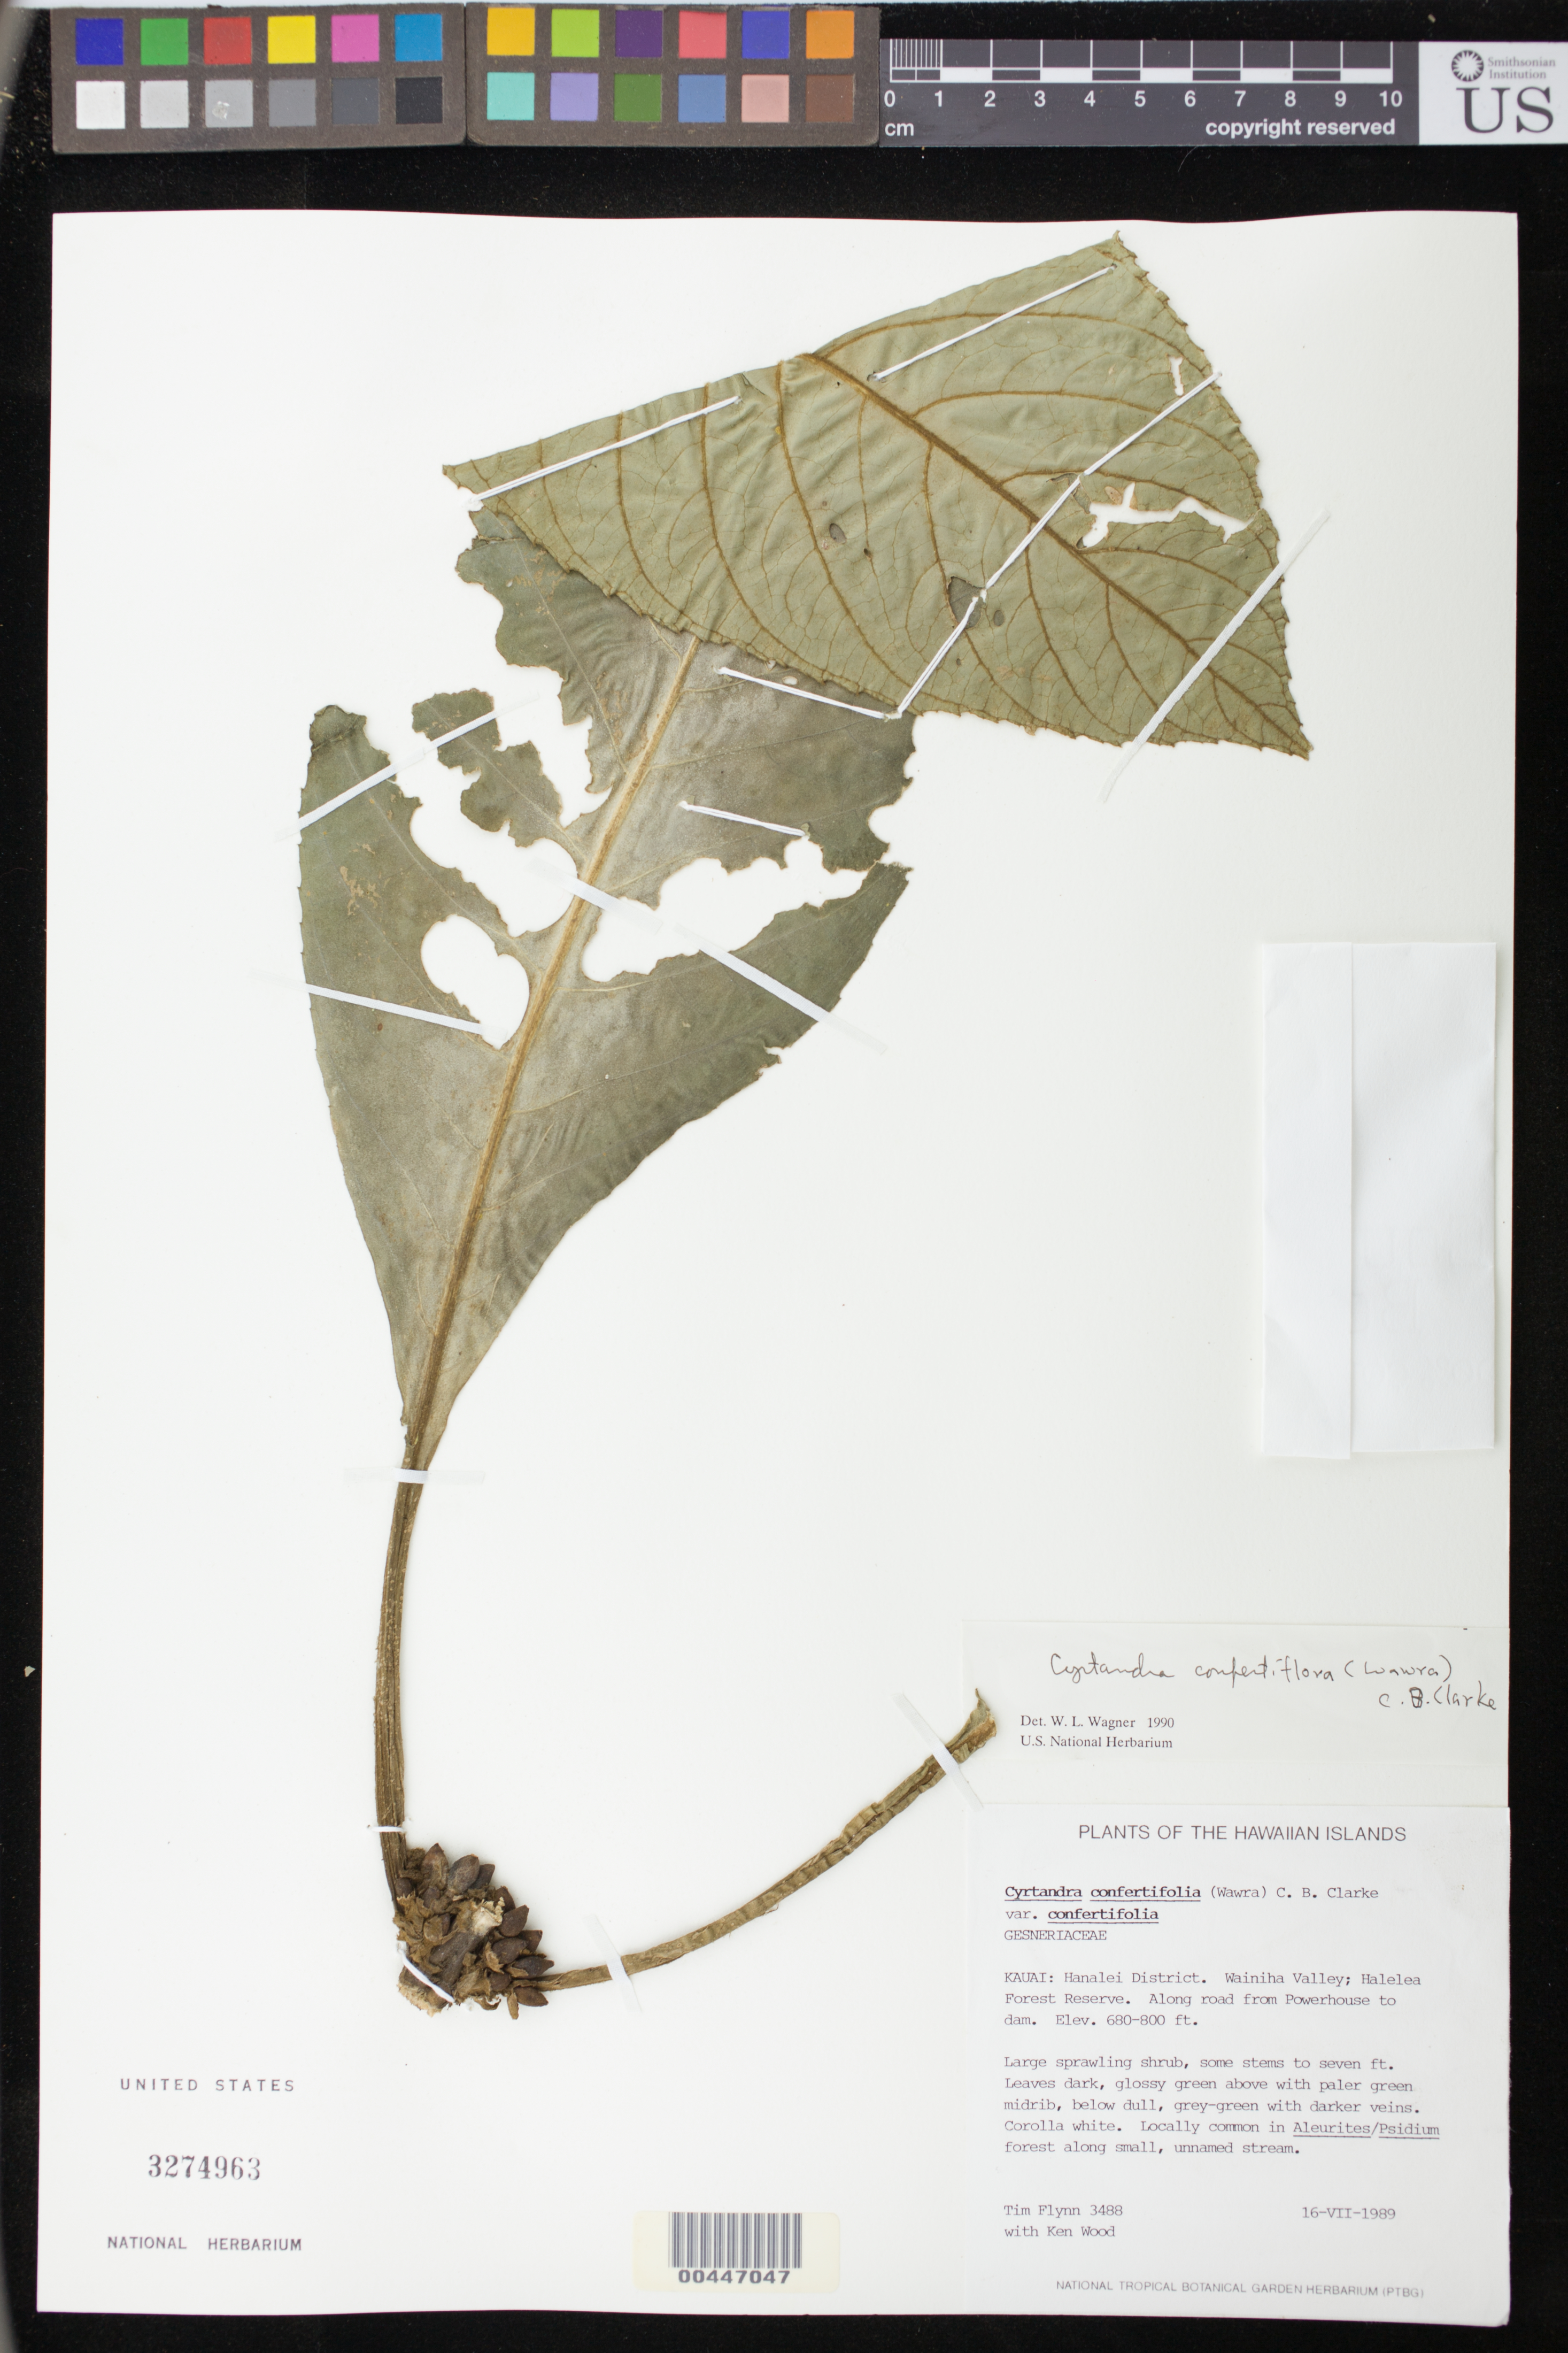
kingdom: Plantae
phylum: Tracheophyta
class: Magnoliopsida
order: Lamiales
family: Gesneriaceae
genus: Cyrtandra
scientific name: Cyrtandra confertiflora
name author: (Wawra) C.B. Clarke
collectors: T. W. Flynn & K. R. Wood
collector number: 3488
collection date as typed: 16 Jul 1989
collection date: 1989-07-16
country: United States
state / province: Hawaii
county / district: Kauai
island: Kaua'i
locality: Hanalei dist., Wainiha valley, Halelea forest reserve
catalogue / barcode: US 3274963